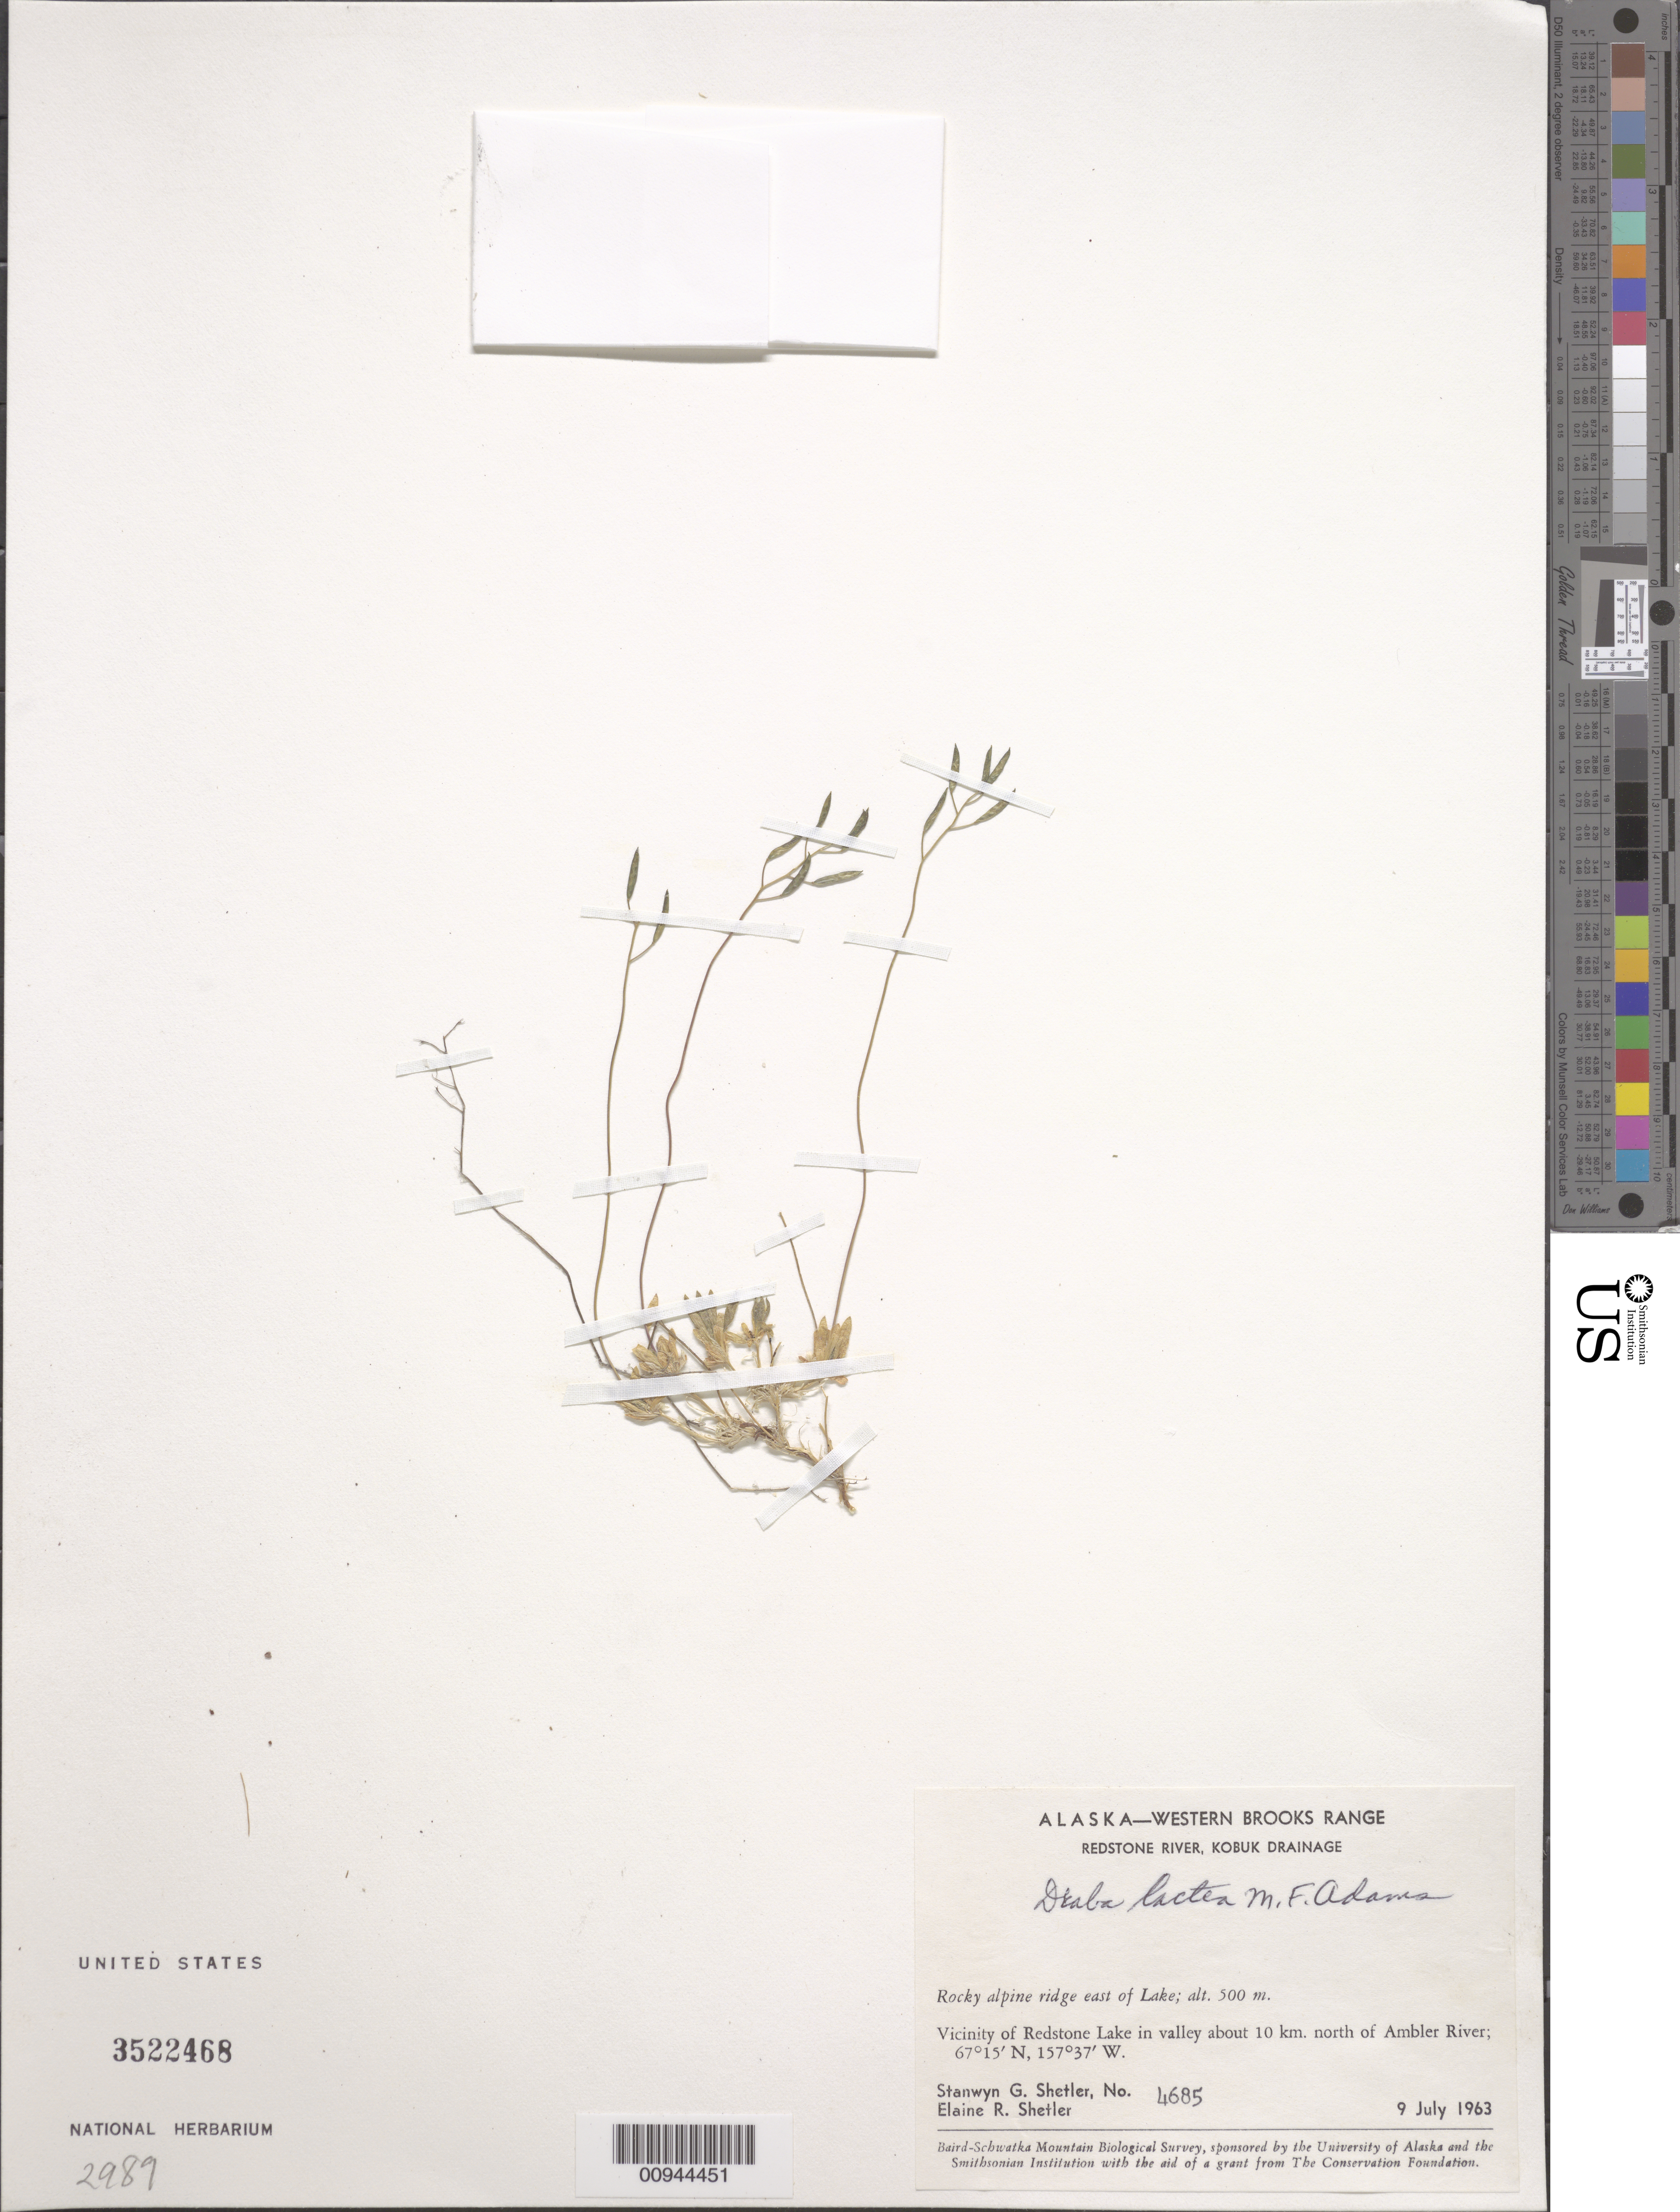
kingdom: Plantae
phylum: Tracheophyta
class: Magnoliopsida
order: Brassicales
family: Brassicaceae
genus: Draba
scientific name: Draba lactea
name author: Adams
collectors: S. Shetler & E. R. Shetler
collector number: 4685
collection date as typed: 09 Jul 1963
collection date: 1963-07-09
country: United States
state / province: Alaska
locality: Vicinity of Redstone Lake in valley about 10 km. north of Ambler River. Western Brooks Range, Redstone River, Kobuk Drainage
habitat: Rocky alpine ridge east of Lake.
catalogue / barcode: US 3522468